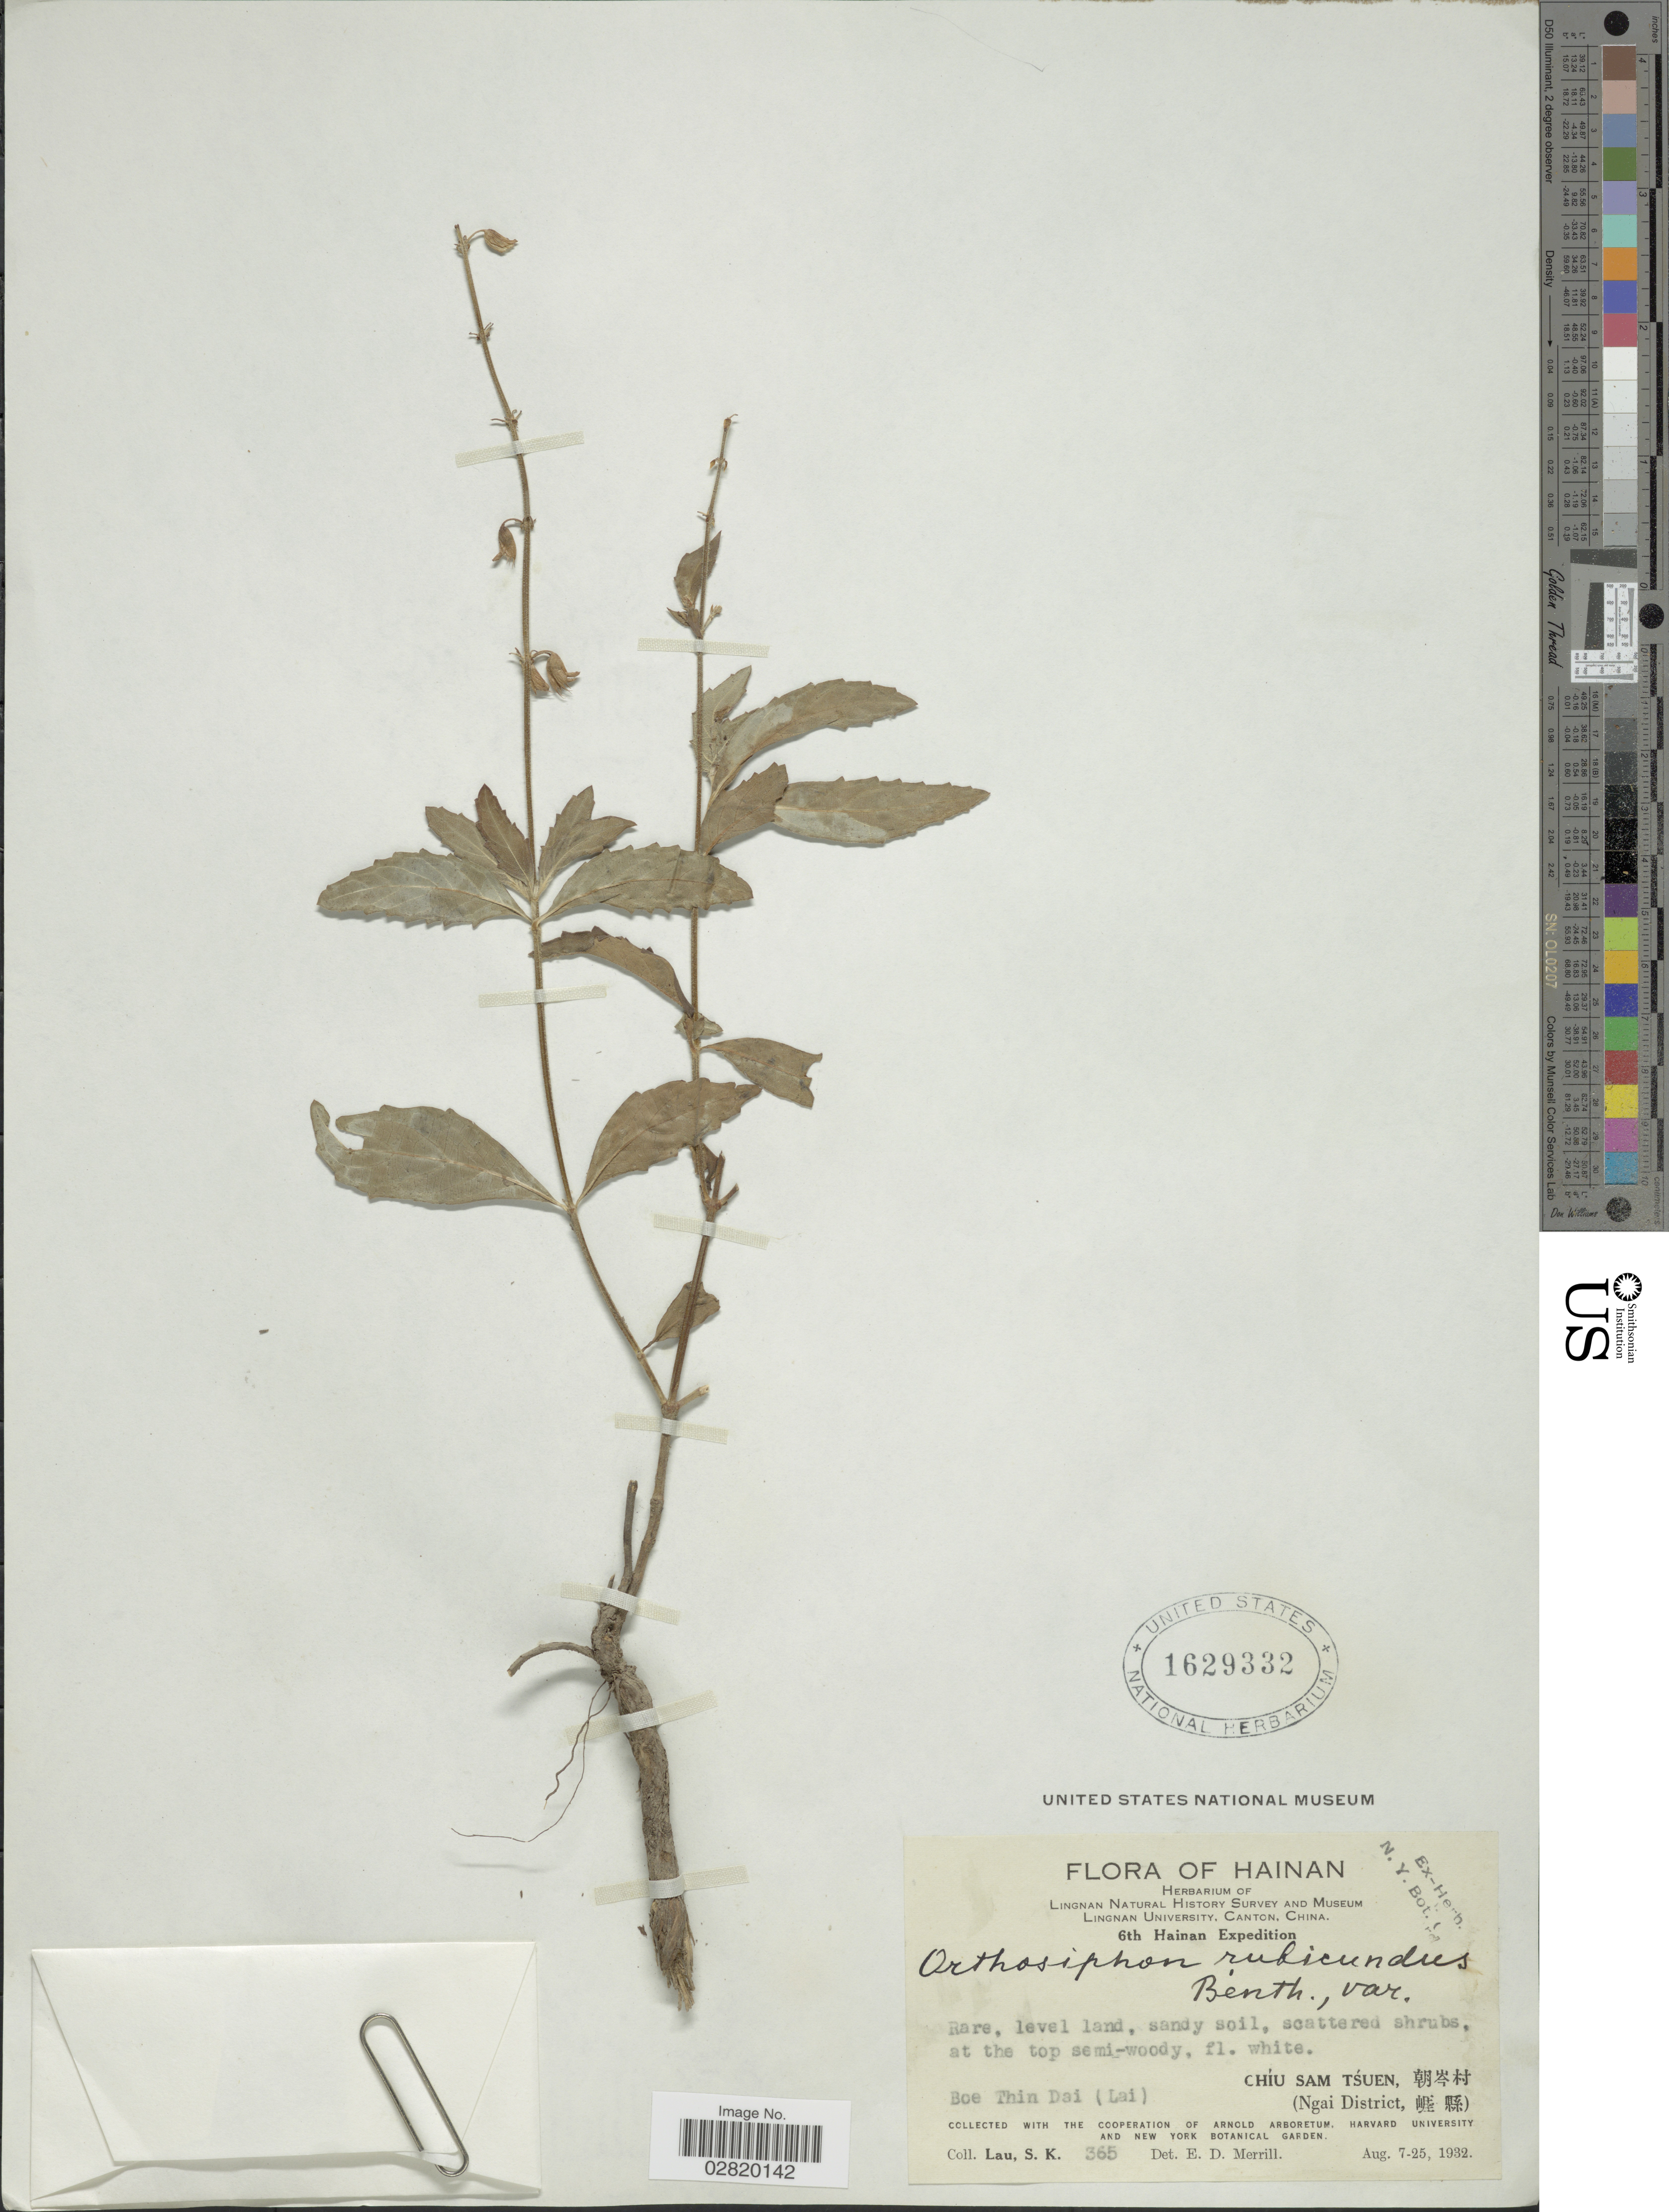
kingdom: Plantae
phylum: Tracheophyta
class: Magnoliopsida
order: Lamiales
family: Lamiaceae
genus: Orthosiphon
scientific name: Orthosiphon rubicundus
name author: (D. Don) Benth.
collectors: S. K. Lau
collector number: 365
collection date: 1932-08-07/1932-08-25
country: China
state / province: Hainan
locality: Boe Thin Dai (Lai)Chíu Sam Tsuen, (Ngai District)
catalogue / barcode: US 1629332